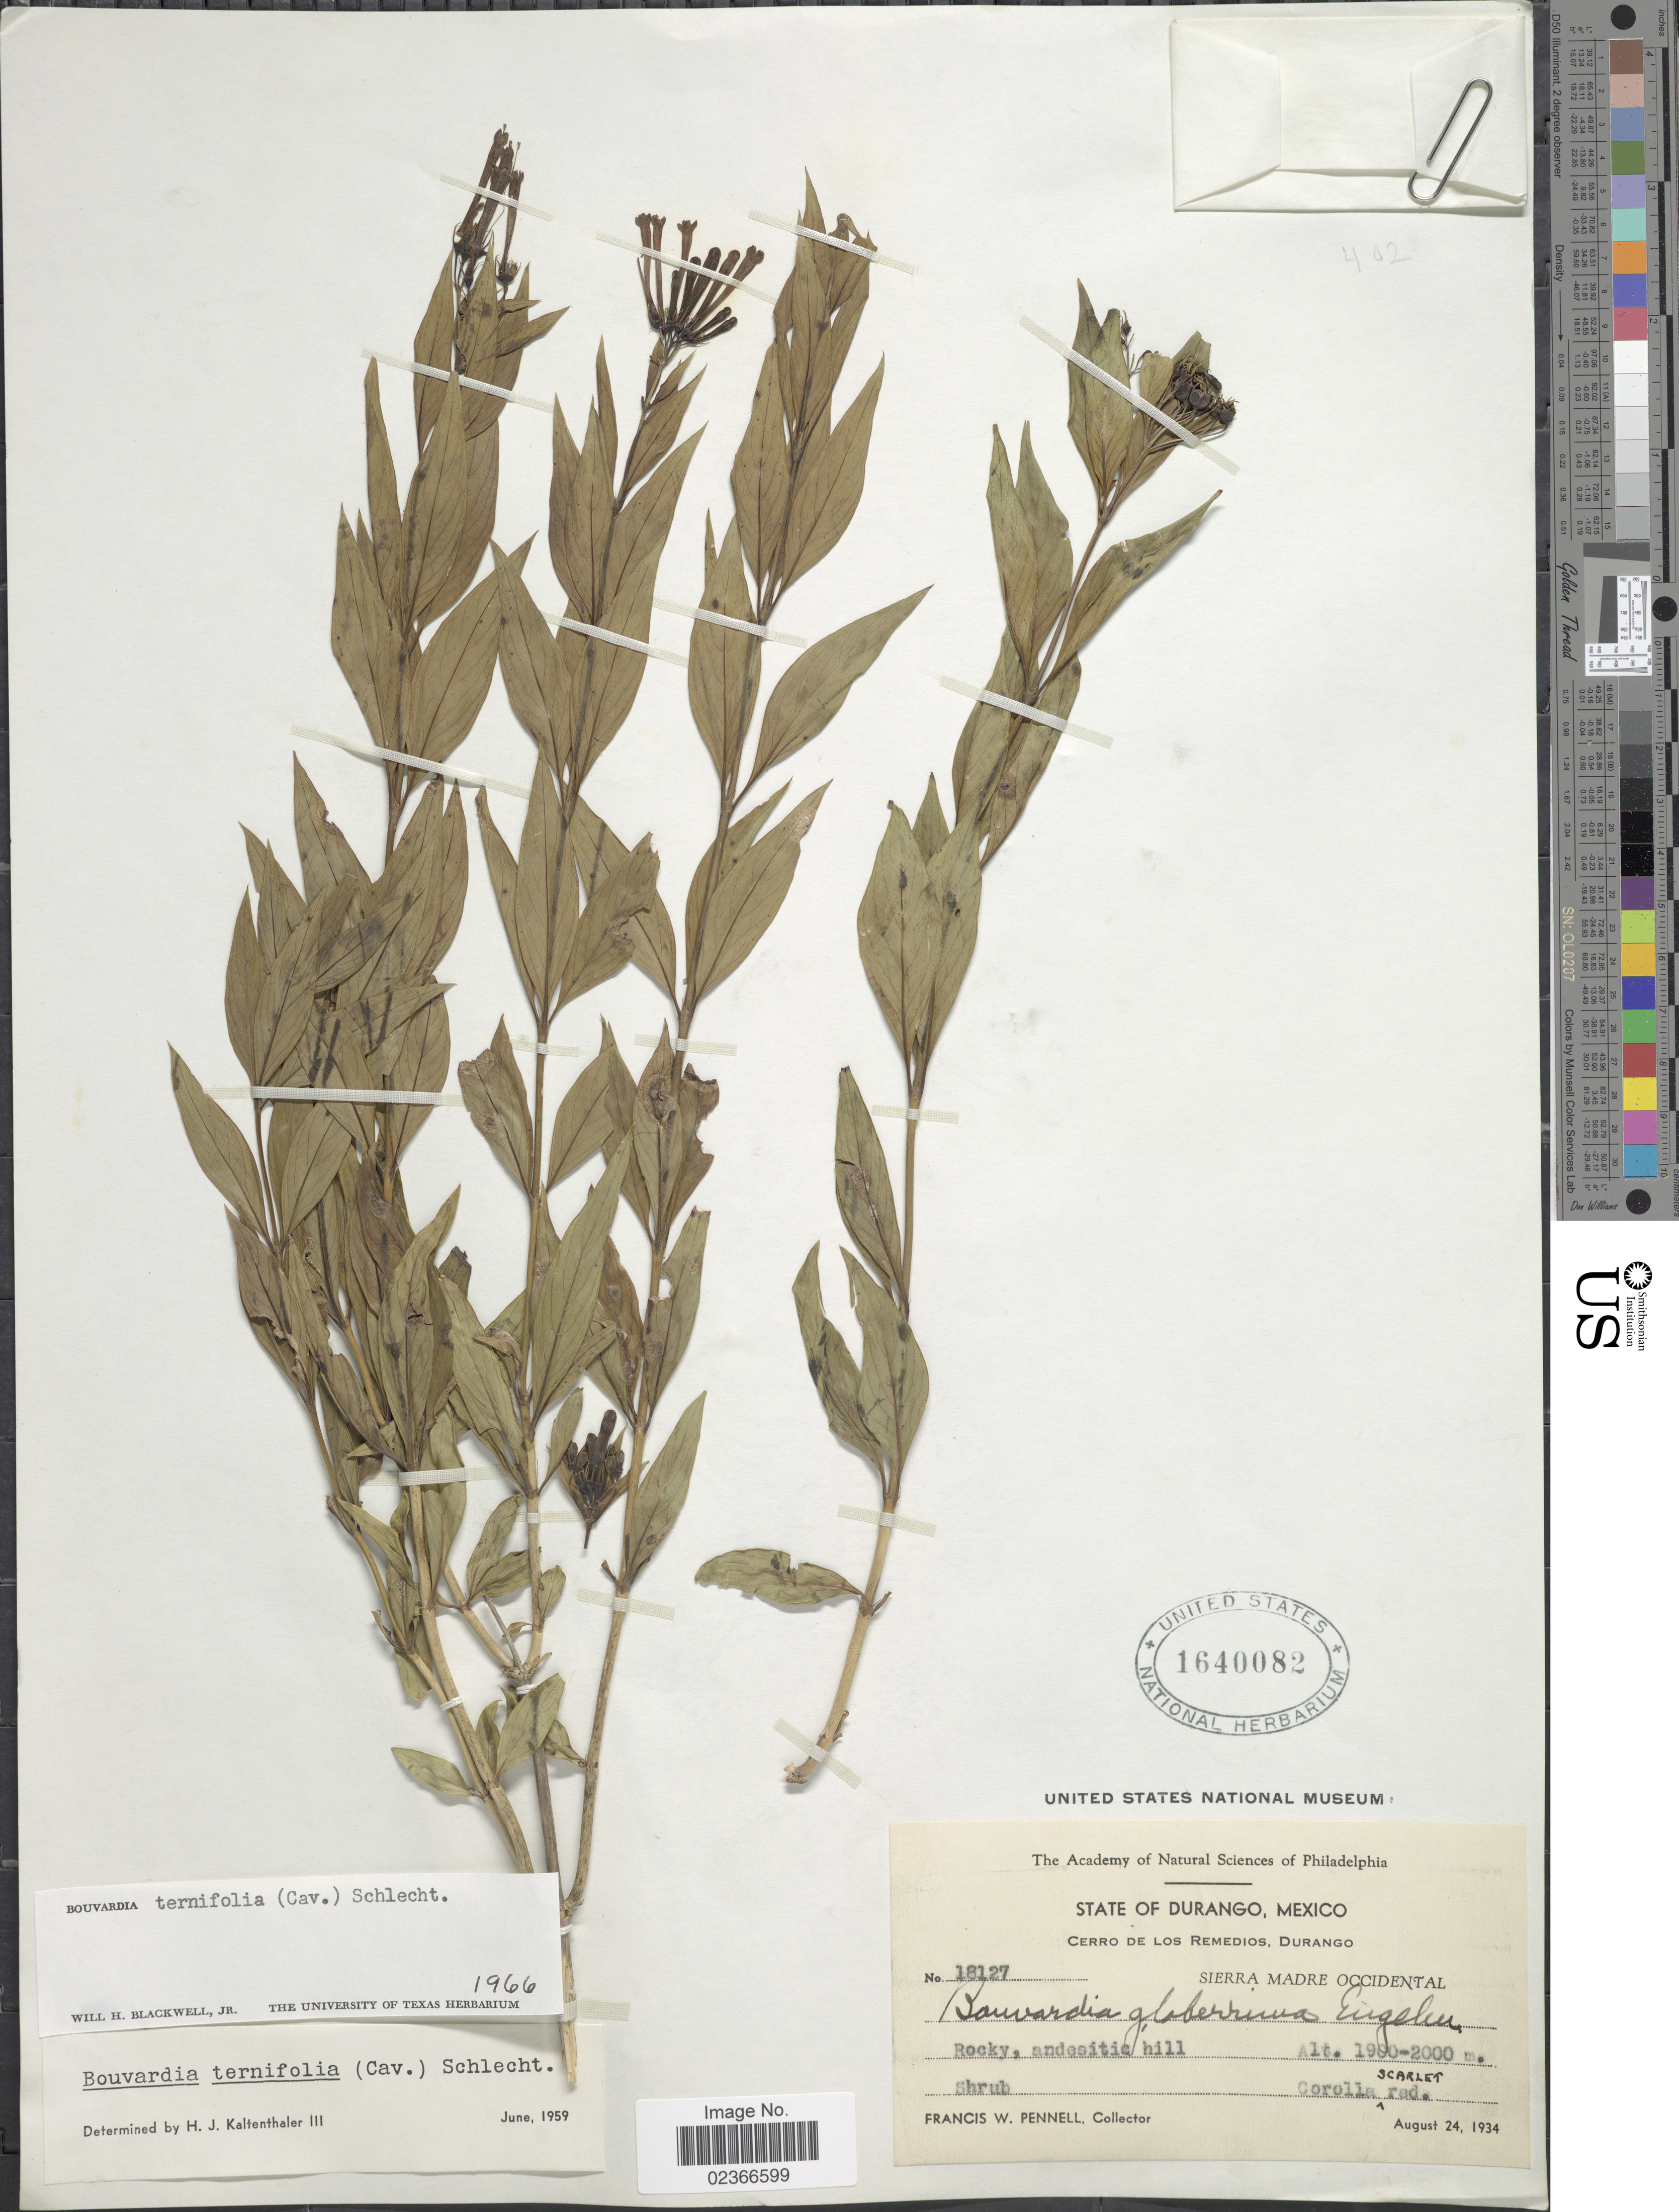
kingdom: Plantae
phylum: Tracheophyta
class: Magnoliopsida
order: Gentianales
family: Rubiaceae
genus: Bouvardia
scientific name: Bouvardia ternifolia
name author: (Cav.) Schltdl.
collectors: F. W. Pennell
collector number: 18127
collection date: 1934-08-24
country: Mexico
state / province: Durango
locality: Cerro de Los Remedios, Sierra Madre Occidental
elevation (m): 1900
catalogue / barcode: US 1640082